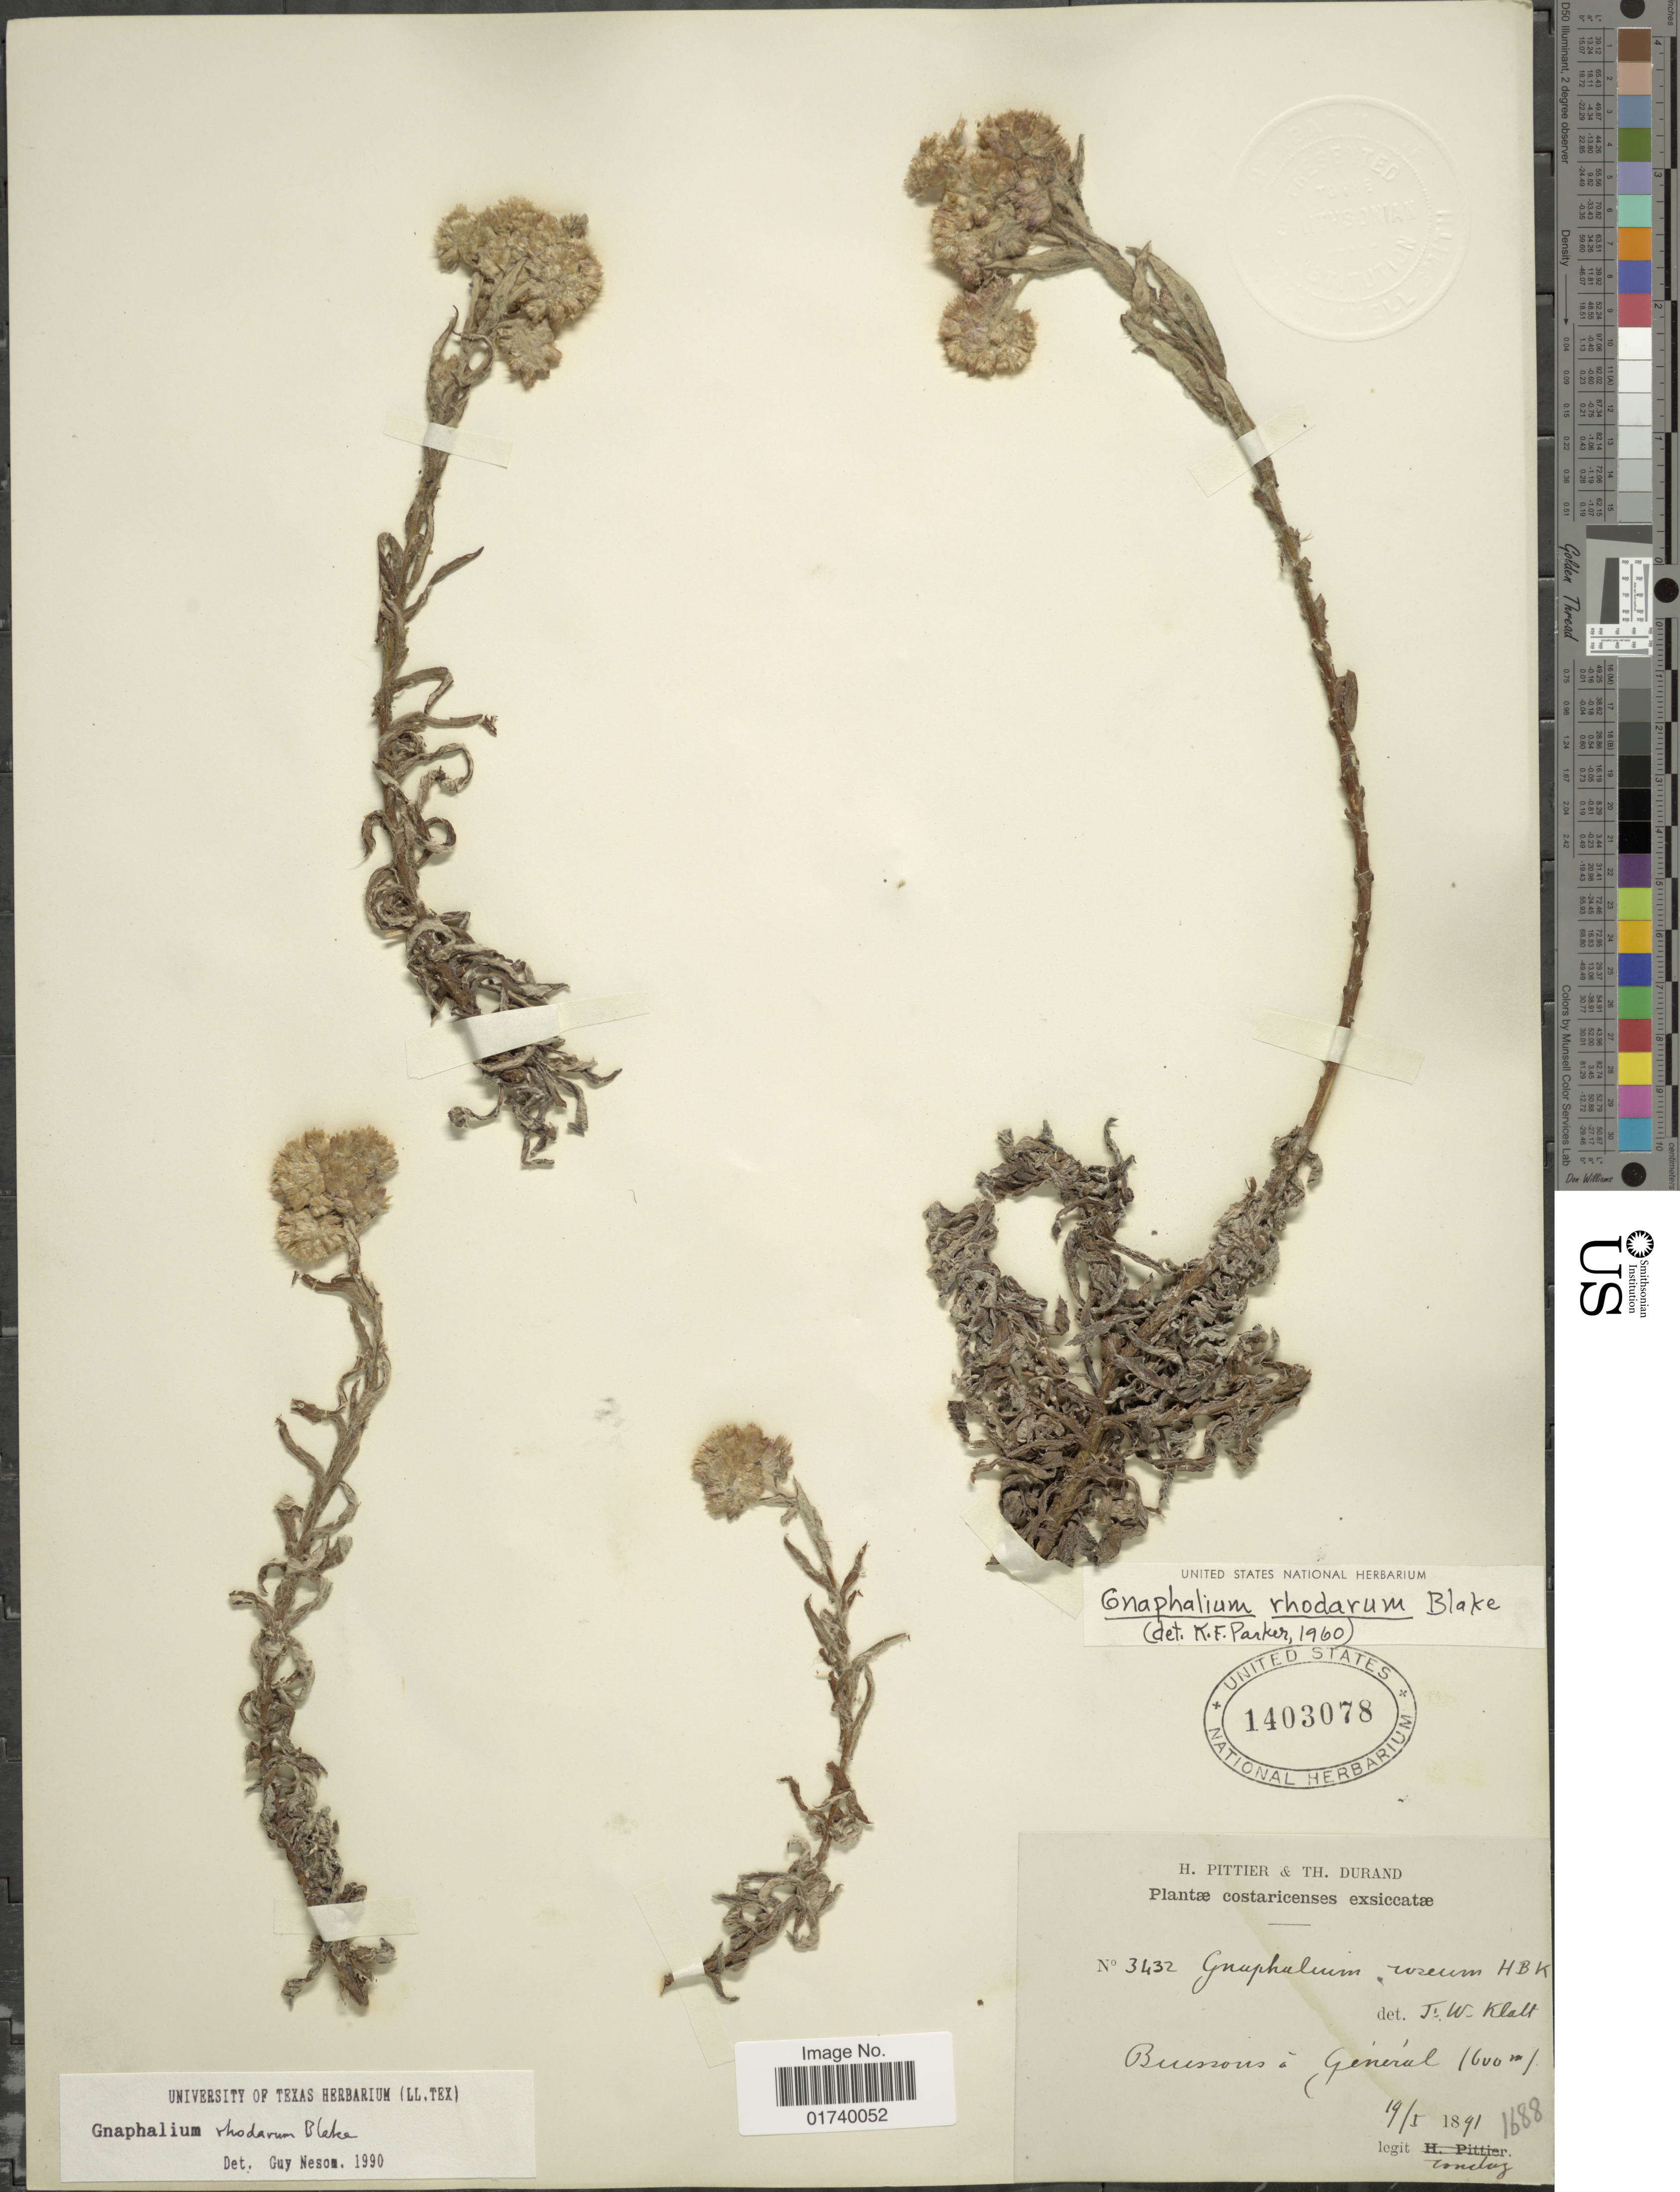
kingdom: Plantae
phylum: Tracheophyta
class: Magnoliopsida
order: Asterales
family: Asteraceae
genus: Pseudognaphalium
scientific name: Pseudognaphalium rhodarum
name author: (S.F. Blake) Anderb.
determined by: Nesom, Guy L.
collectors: A. Tonduz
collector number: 3432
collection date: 1891-05-19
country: Costa Rica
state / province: San José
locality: Buessous a General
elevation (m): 600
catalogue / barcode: US 1403078